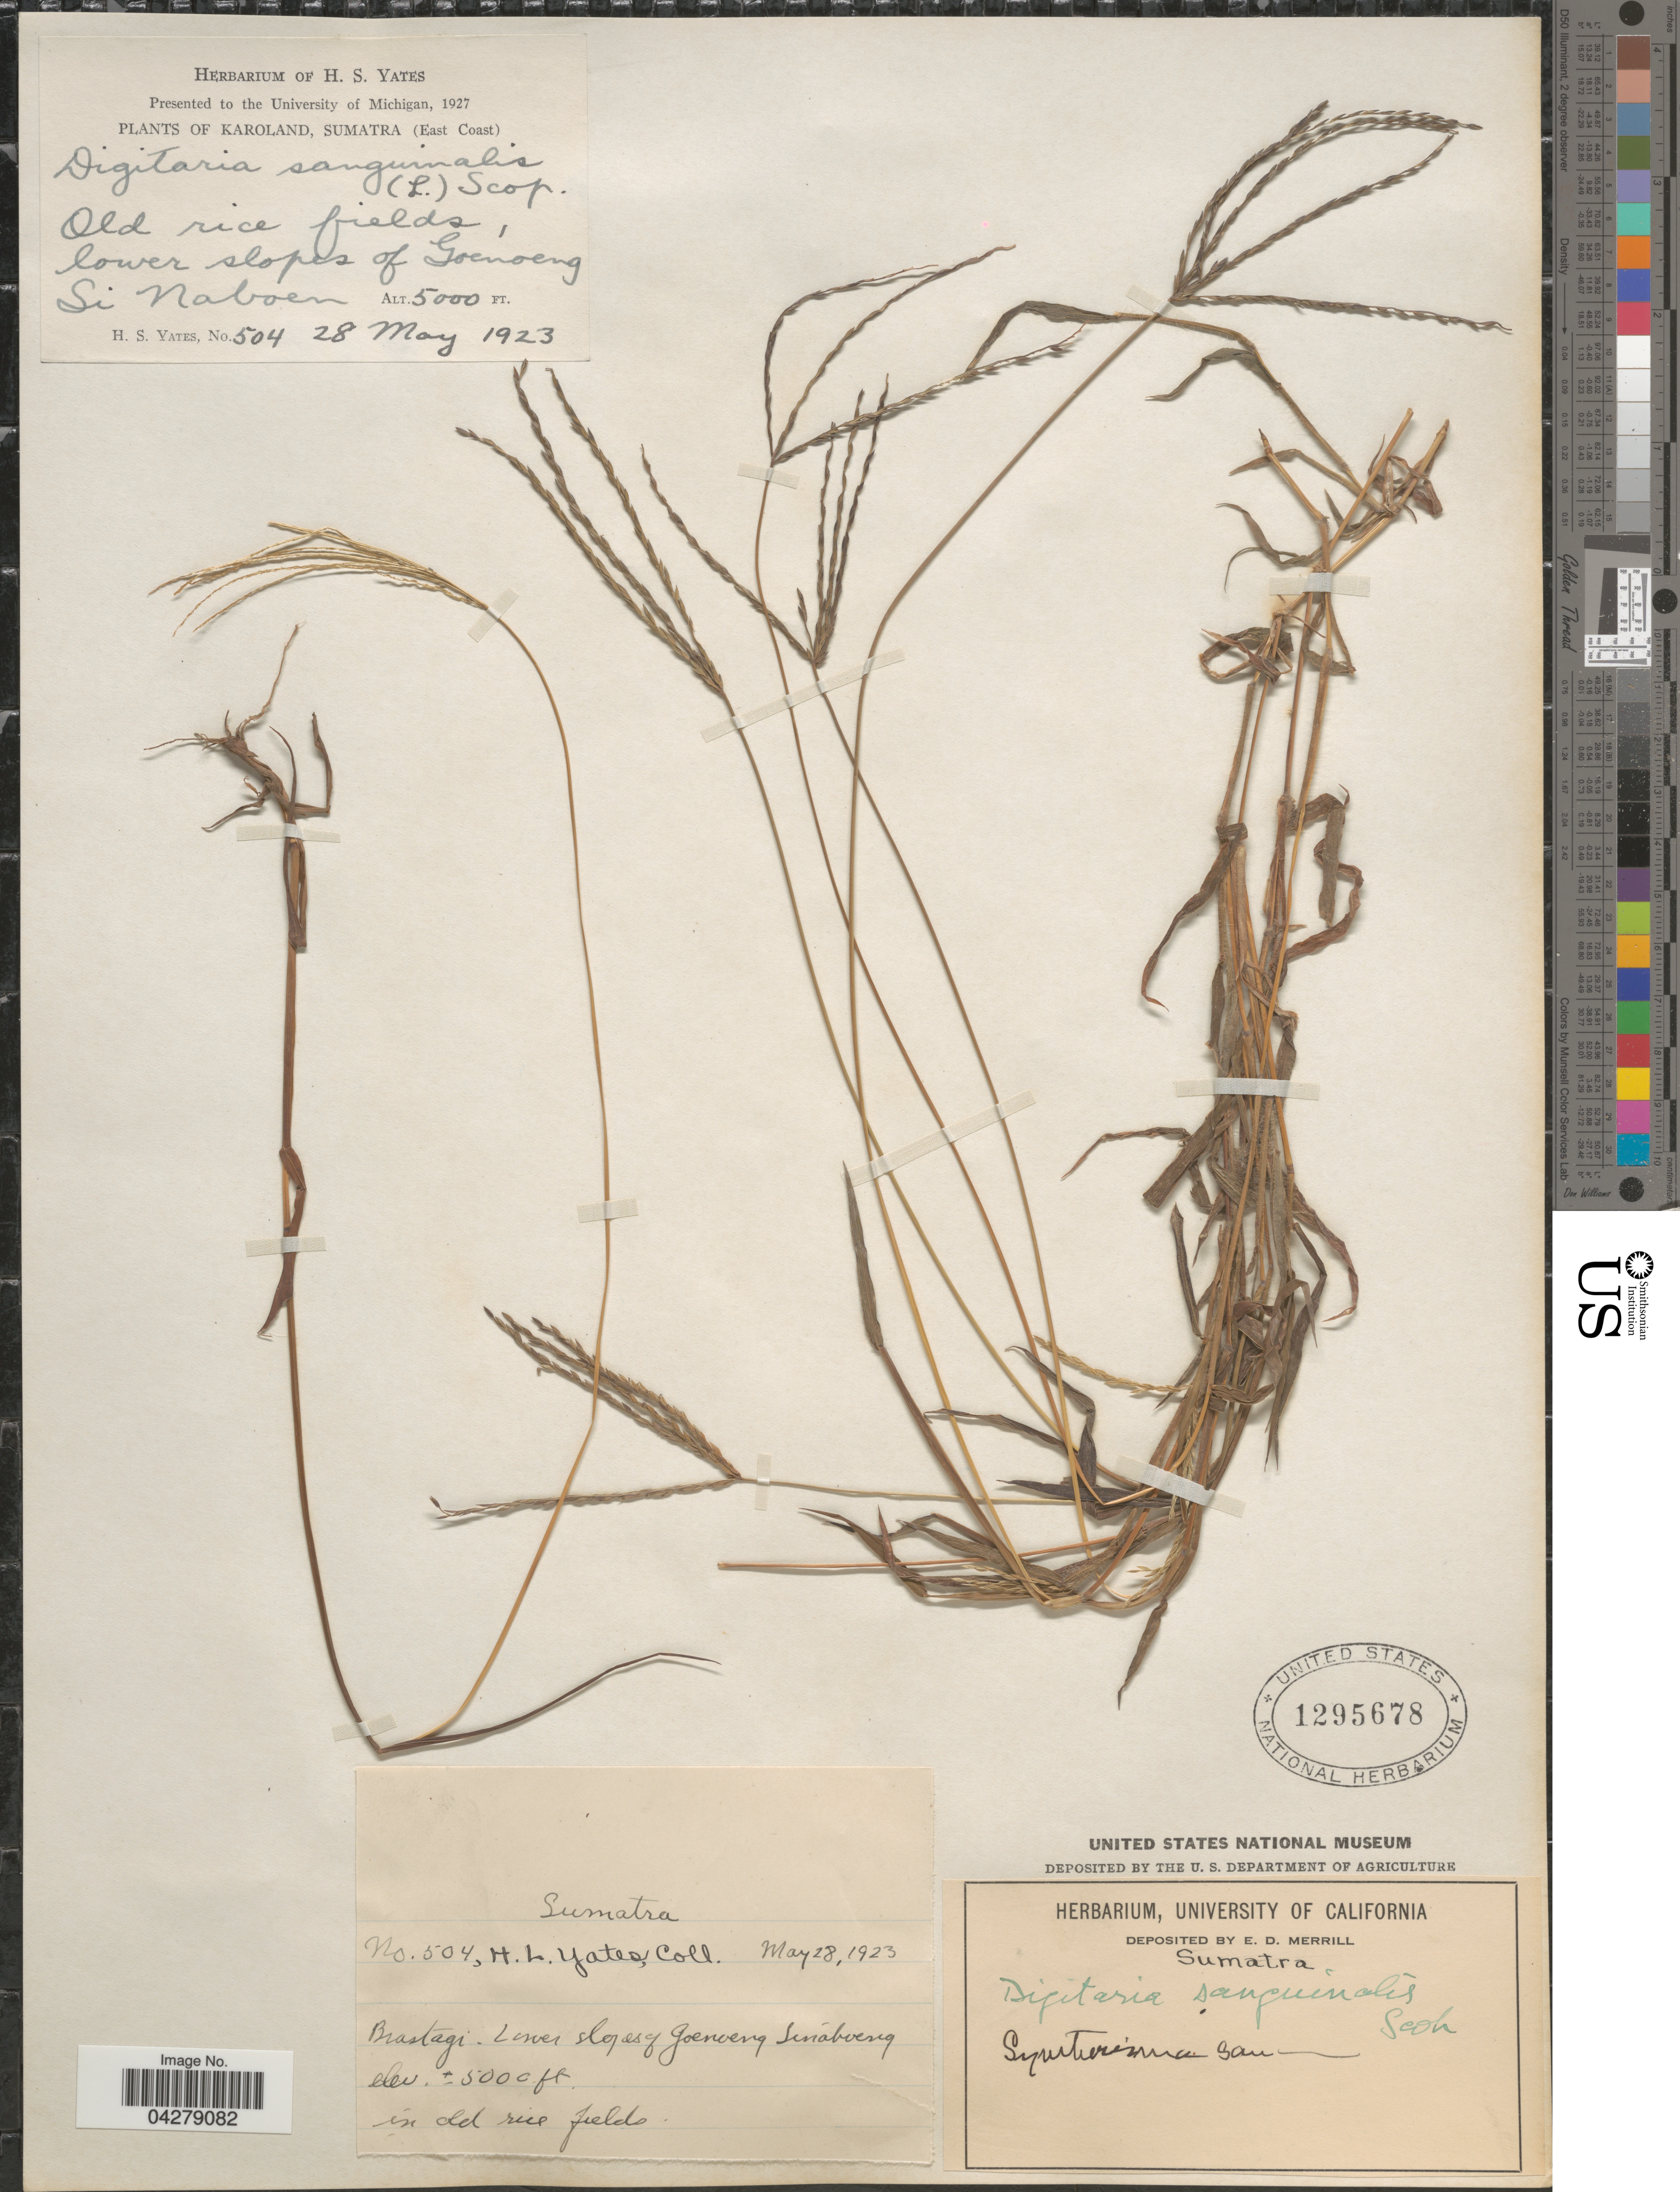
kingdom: Plantae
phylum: Tracheophyta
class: Liliopsida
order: Poales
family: Poaceae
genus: Digitaria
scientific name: Digitaria sanguinalis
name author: (L.) Scop.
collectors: H. S. Yates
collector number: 504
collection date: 1923-05-28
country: Indonesia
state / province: Sumatra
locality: Brastagi. Old rice fields, lower slope of Goenoeng Si Naboeng. Karoland. (East Coast).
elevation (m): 1524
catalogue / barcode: US 1295678